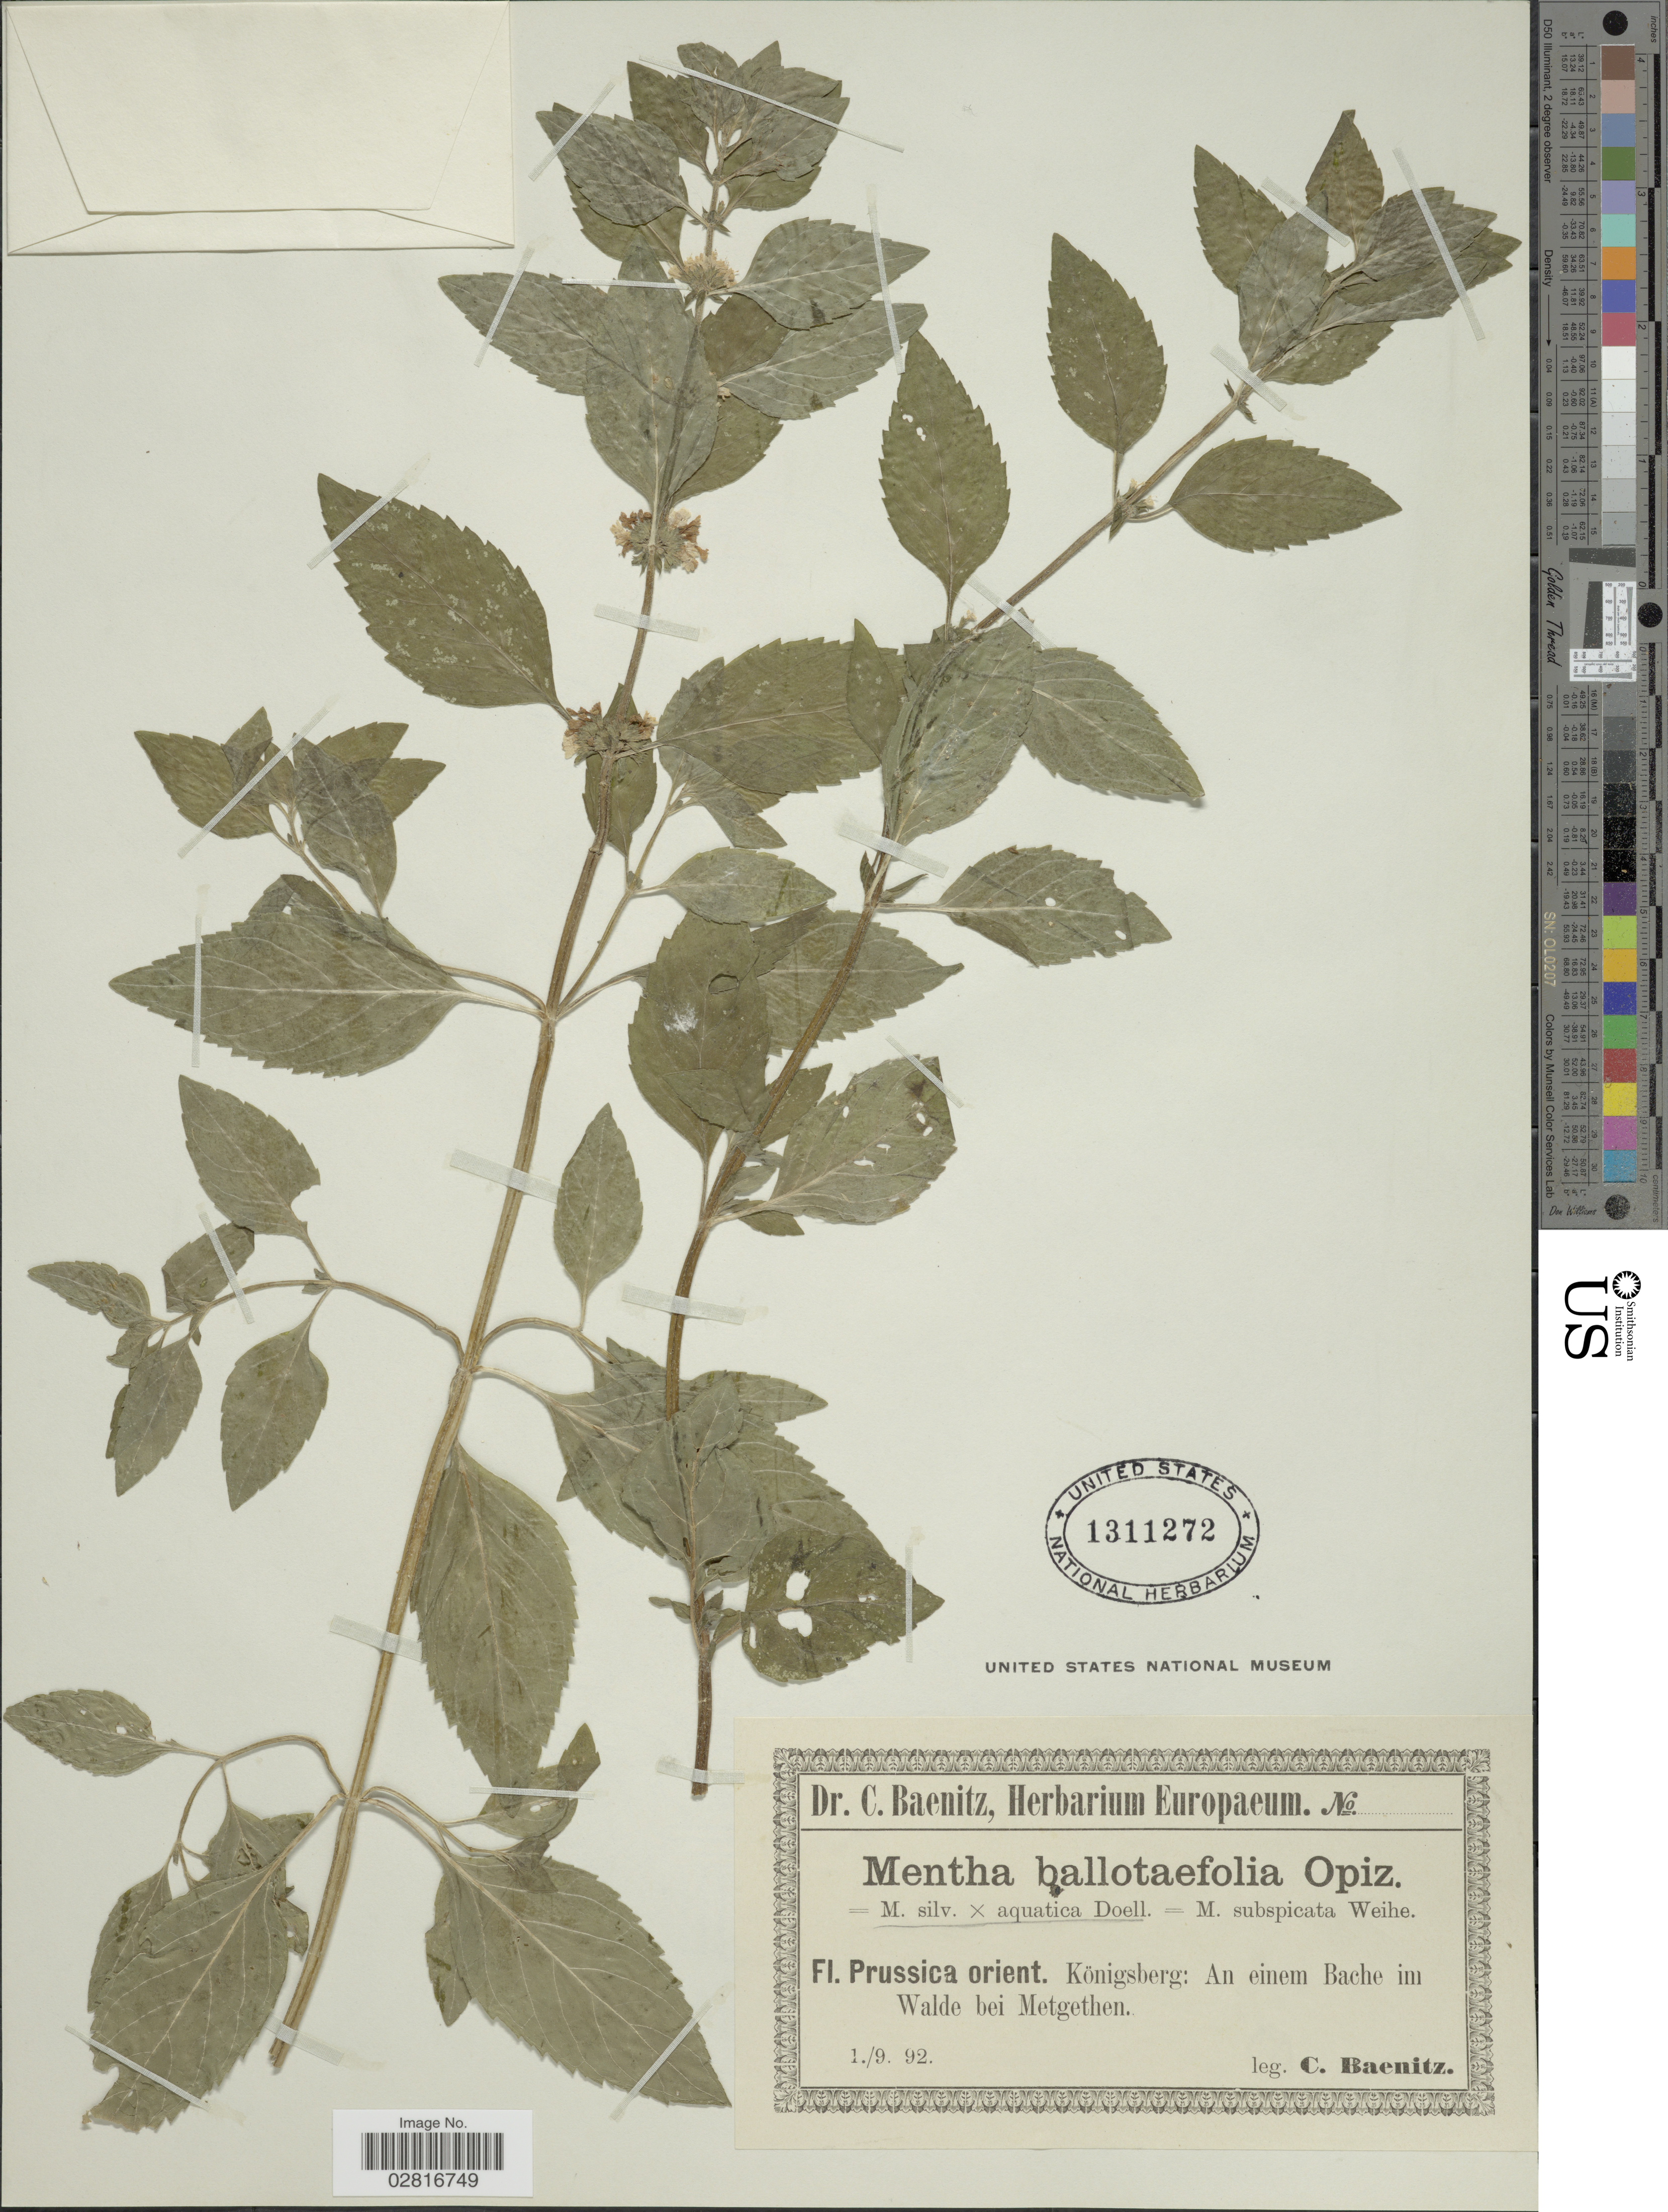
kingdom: Plantae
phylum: Tracheophyta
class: Magnoliopsida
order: Lamiales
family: Lamiaceae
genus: Mentha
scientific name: Mentha x verticillata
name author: L.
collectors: C. G. Baenitz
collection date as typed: Transcribed d/m/y: 1/9/92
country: Russian Federation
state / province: Kaliningrad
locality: Fl. Prussica orient. Königsberg: An einem Bache im Walde bei Metgethen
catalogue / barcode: US 1311272